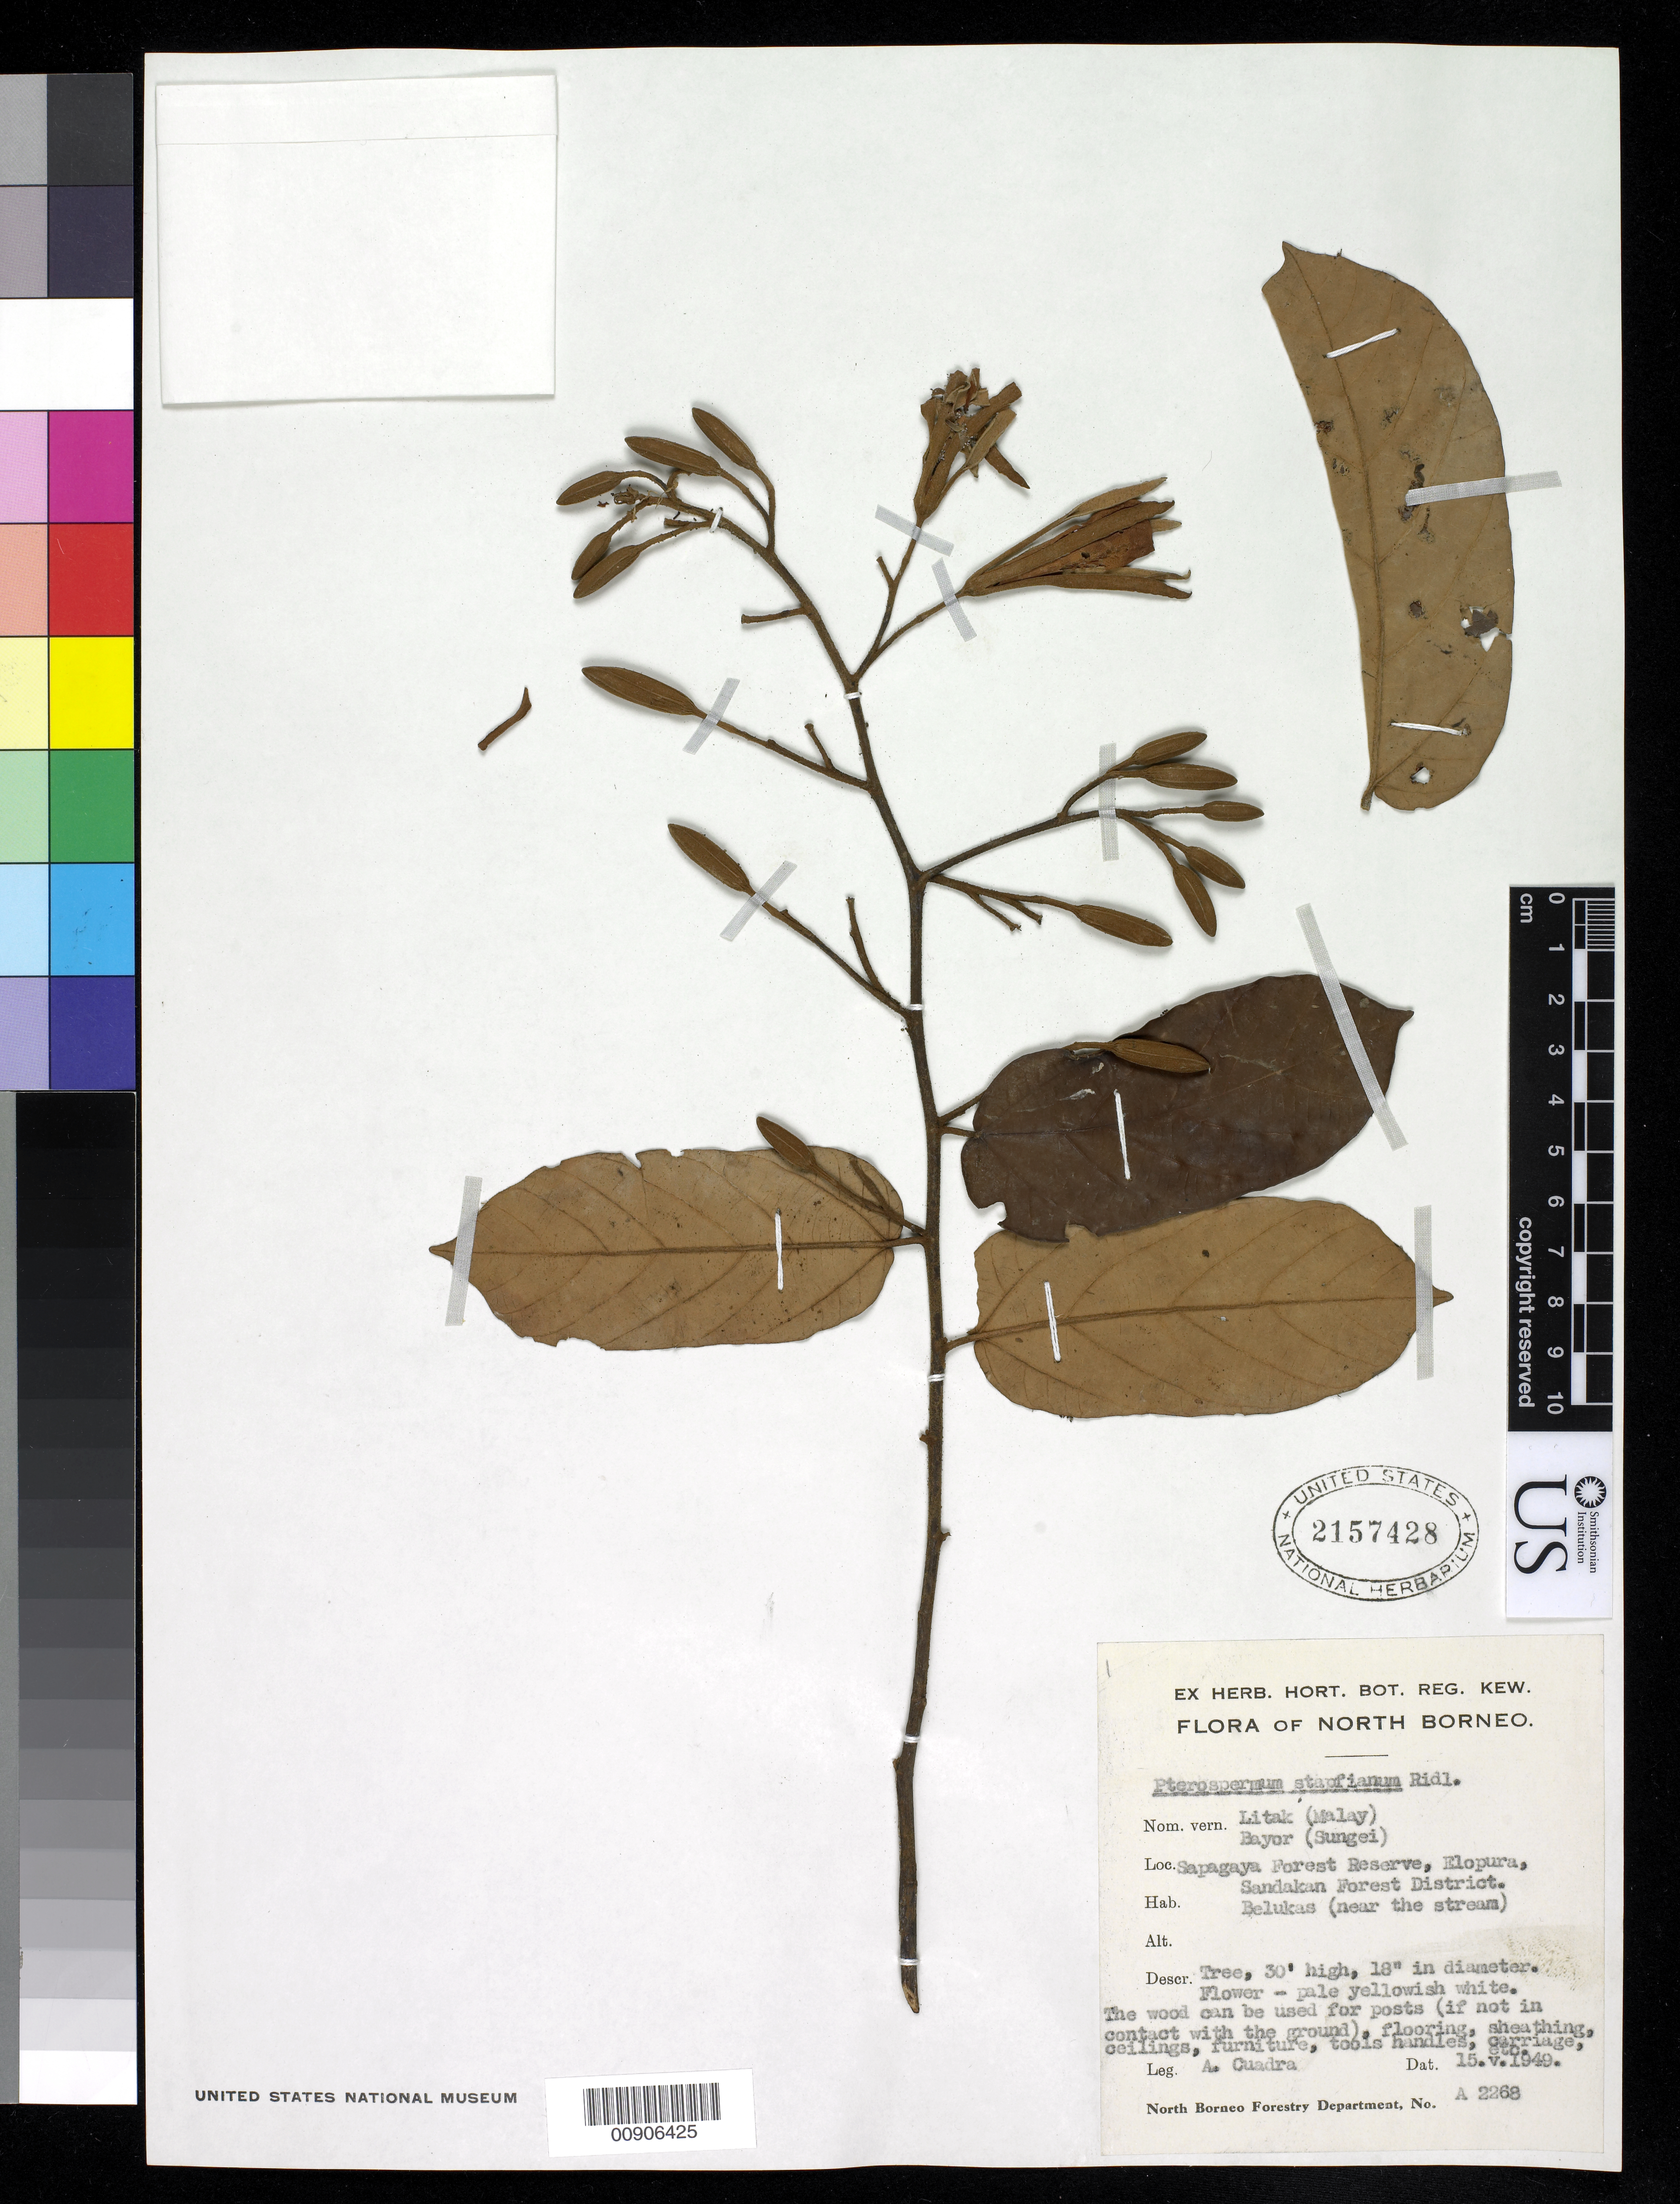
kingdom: Plantae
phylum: Tracheophyta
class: Magnoliopsida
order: Malvales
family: Malvaceae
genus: Pterospermum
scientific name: Pterospermum elongatum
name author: Korth.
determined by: Dorr, L. J., (BOT), Smithsonian Institution - National Museum of Natural History (UNITED STATES)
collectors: A. Cuadra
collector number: A 2268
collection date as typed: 15 May 1949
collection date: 1949-05-15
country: Indonesia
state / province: Kalimantan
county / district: Kalimantan Barat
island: Borneo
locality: Sapagaya Forest Reserve, Elopura, Sandakan Forest District. Belukas (near the stream)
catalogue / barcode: US 2157428